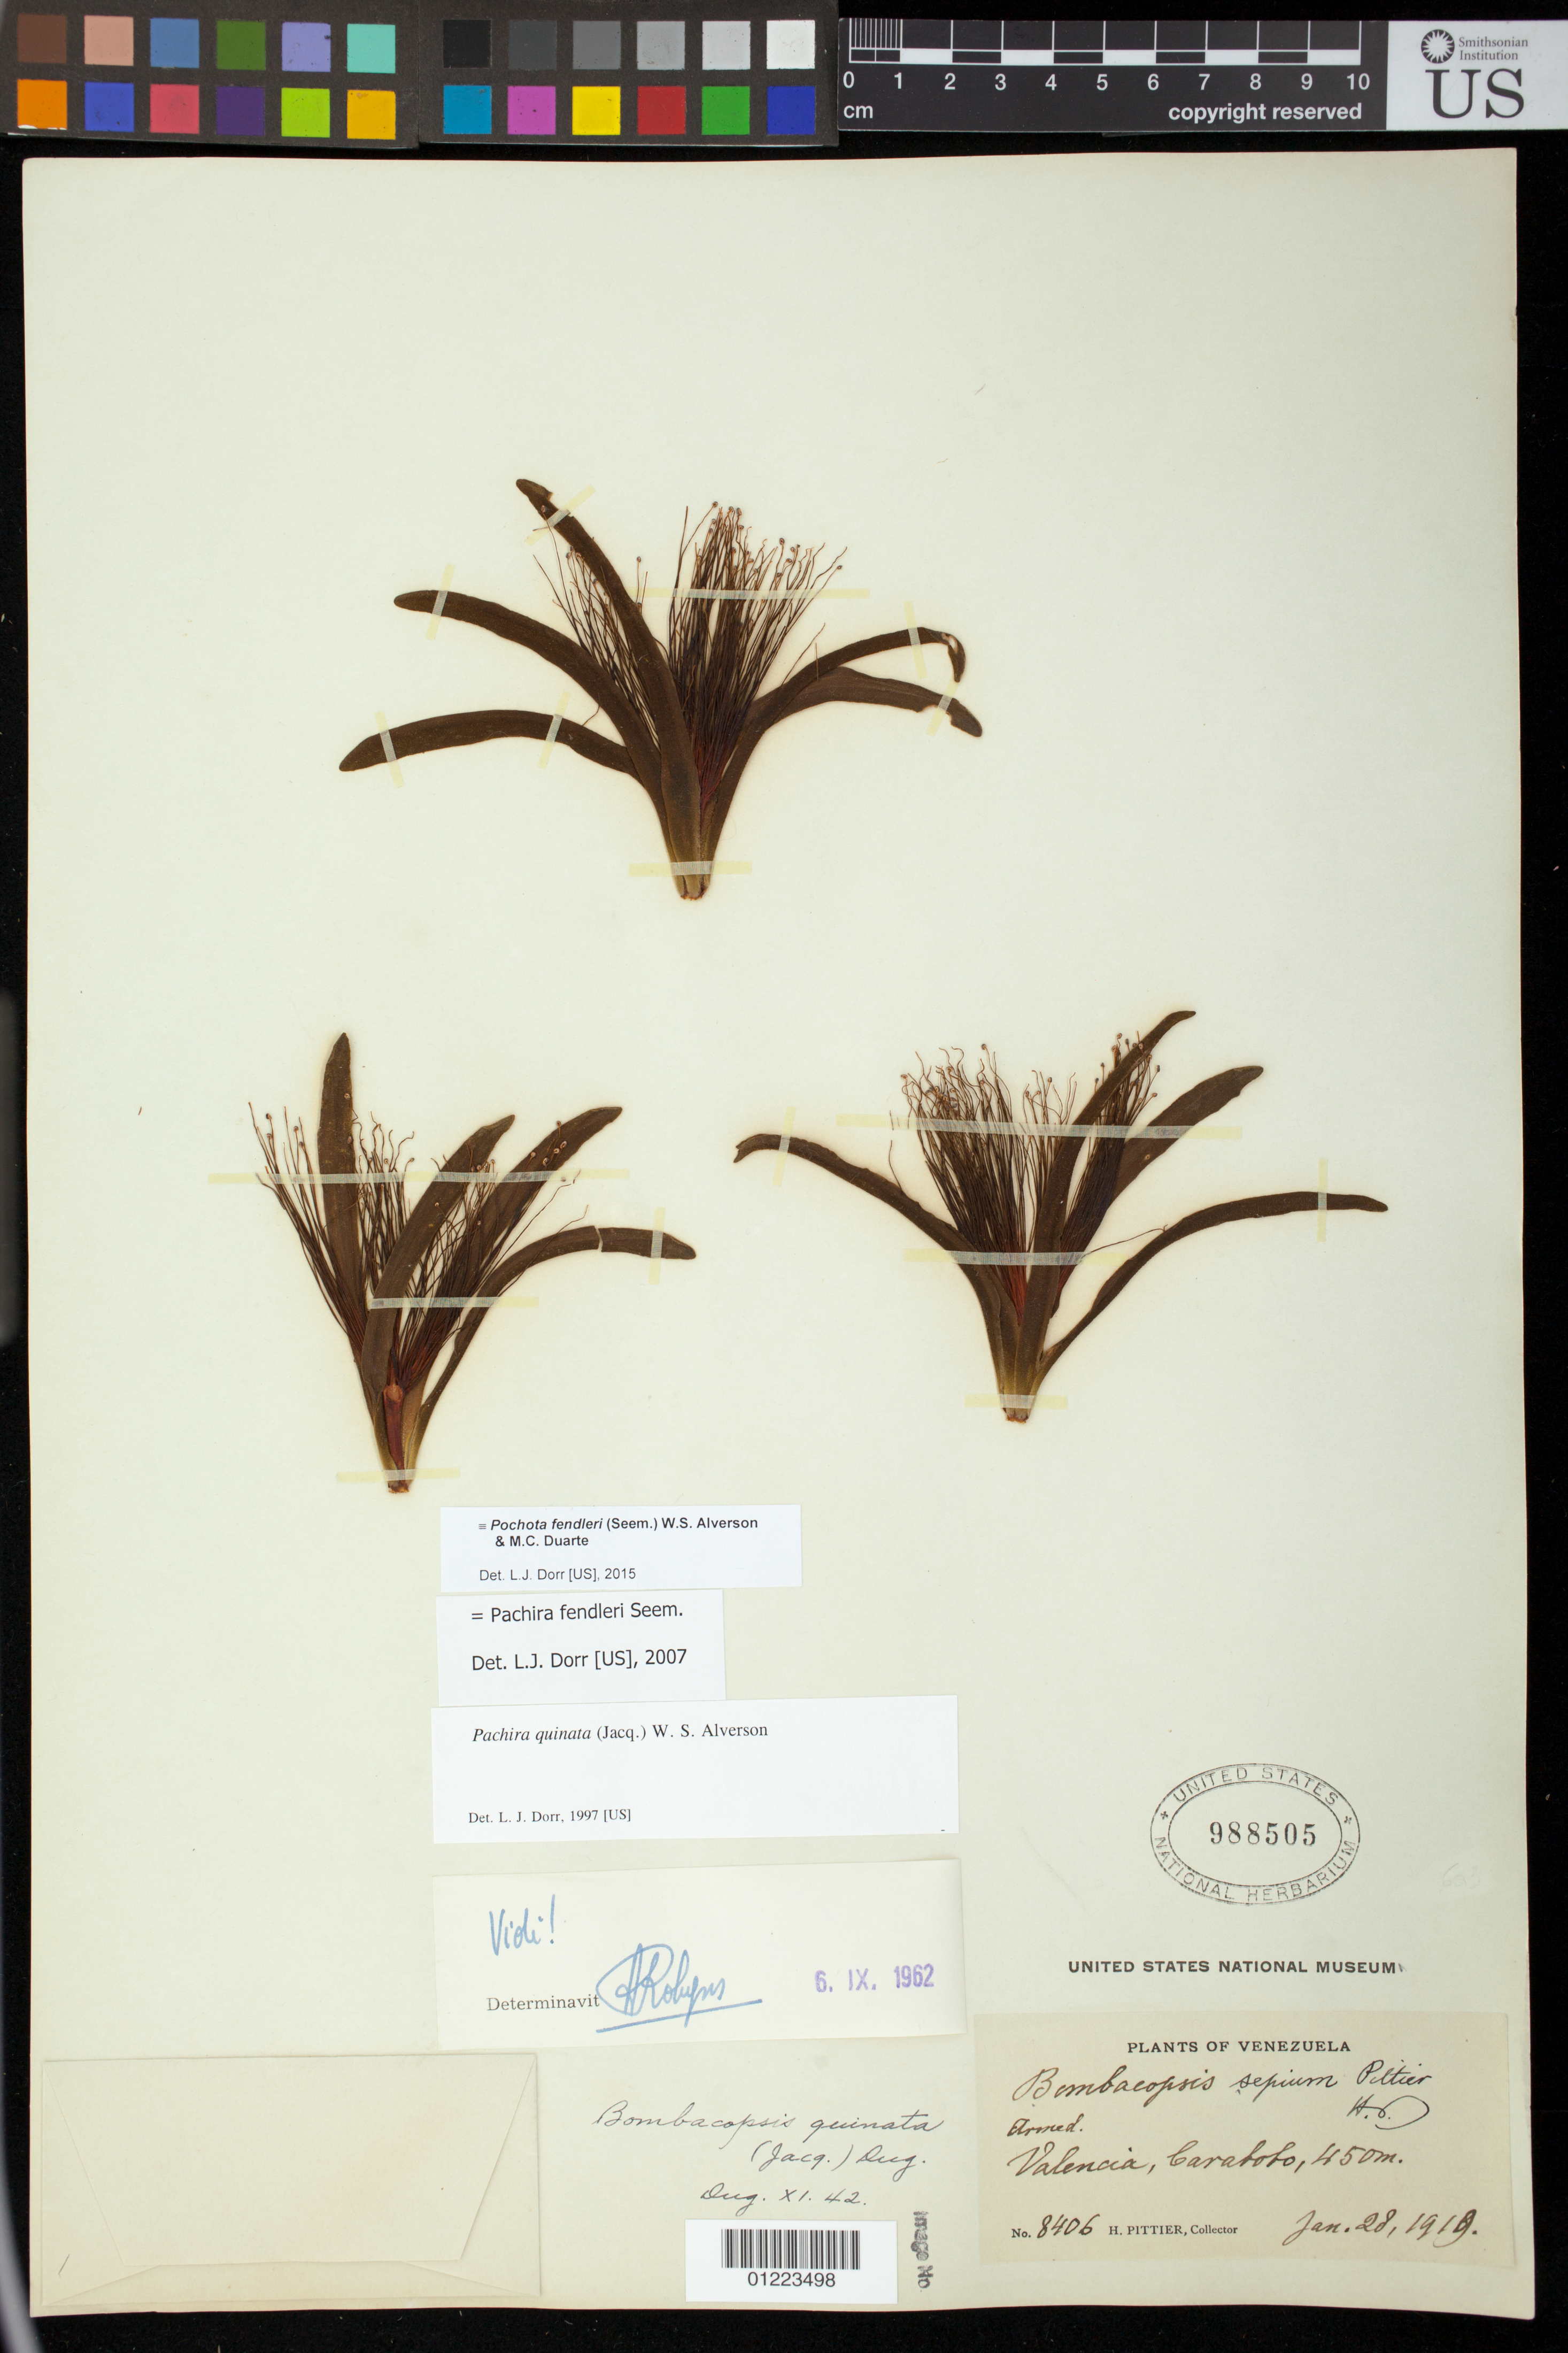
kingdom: Plantae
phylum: Tracheophyta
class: Magnoliopsida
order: Malvales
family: Malvaceae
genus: Pochota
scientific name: Pochota fendleri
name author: (Seem.) W.S. Alverson & M.C. Duarte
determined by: Dorr, L. J., (BOT), Smithsonian Institution - National Museum of Natural History (UNITED STATES)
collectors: H. F. Pittier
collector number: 8406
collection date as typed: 1/28/1919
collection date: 1919-01-28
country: Venezuela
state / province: Carabobo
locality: Valencia, Carabobo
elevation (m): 450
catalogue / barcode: US 988505